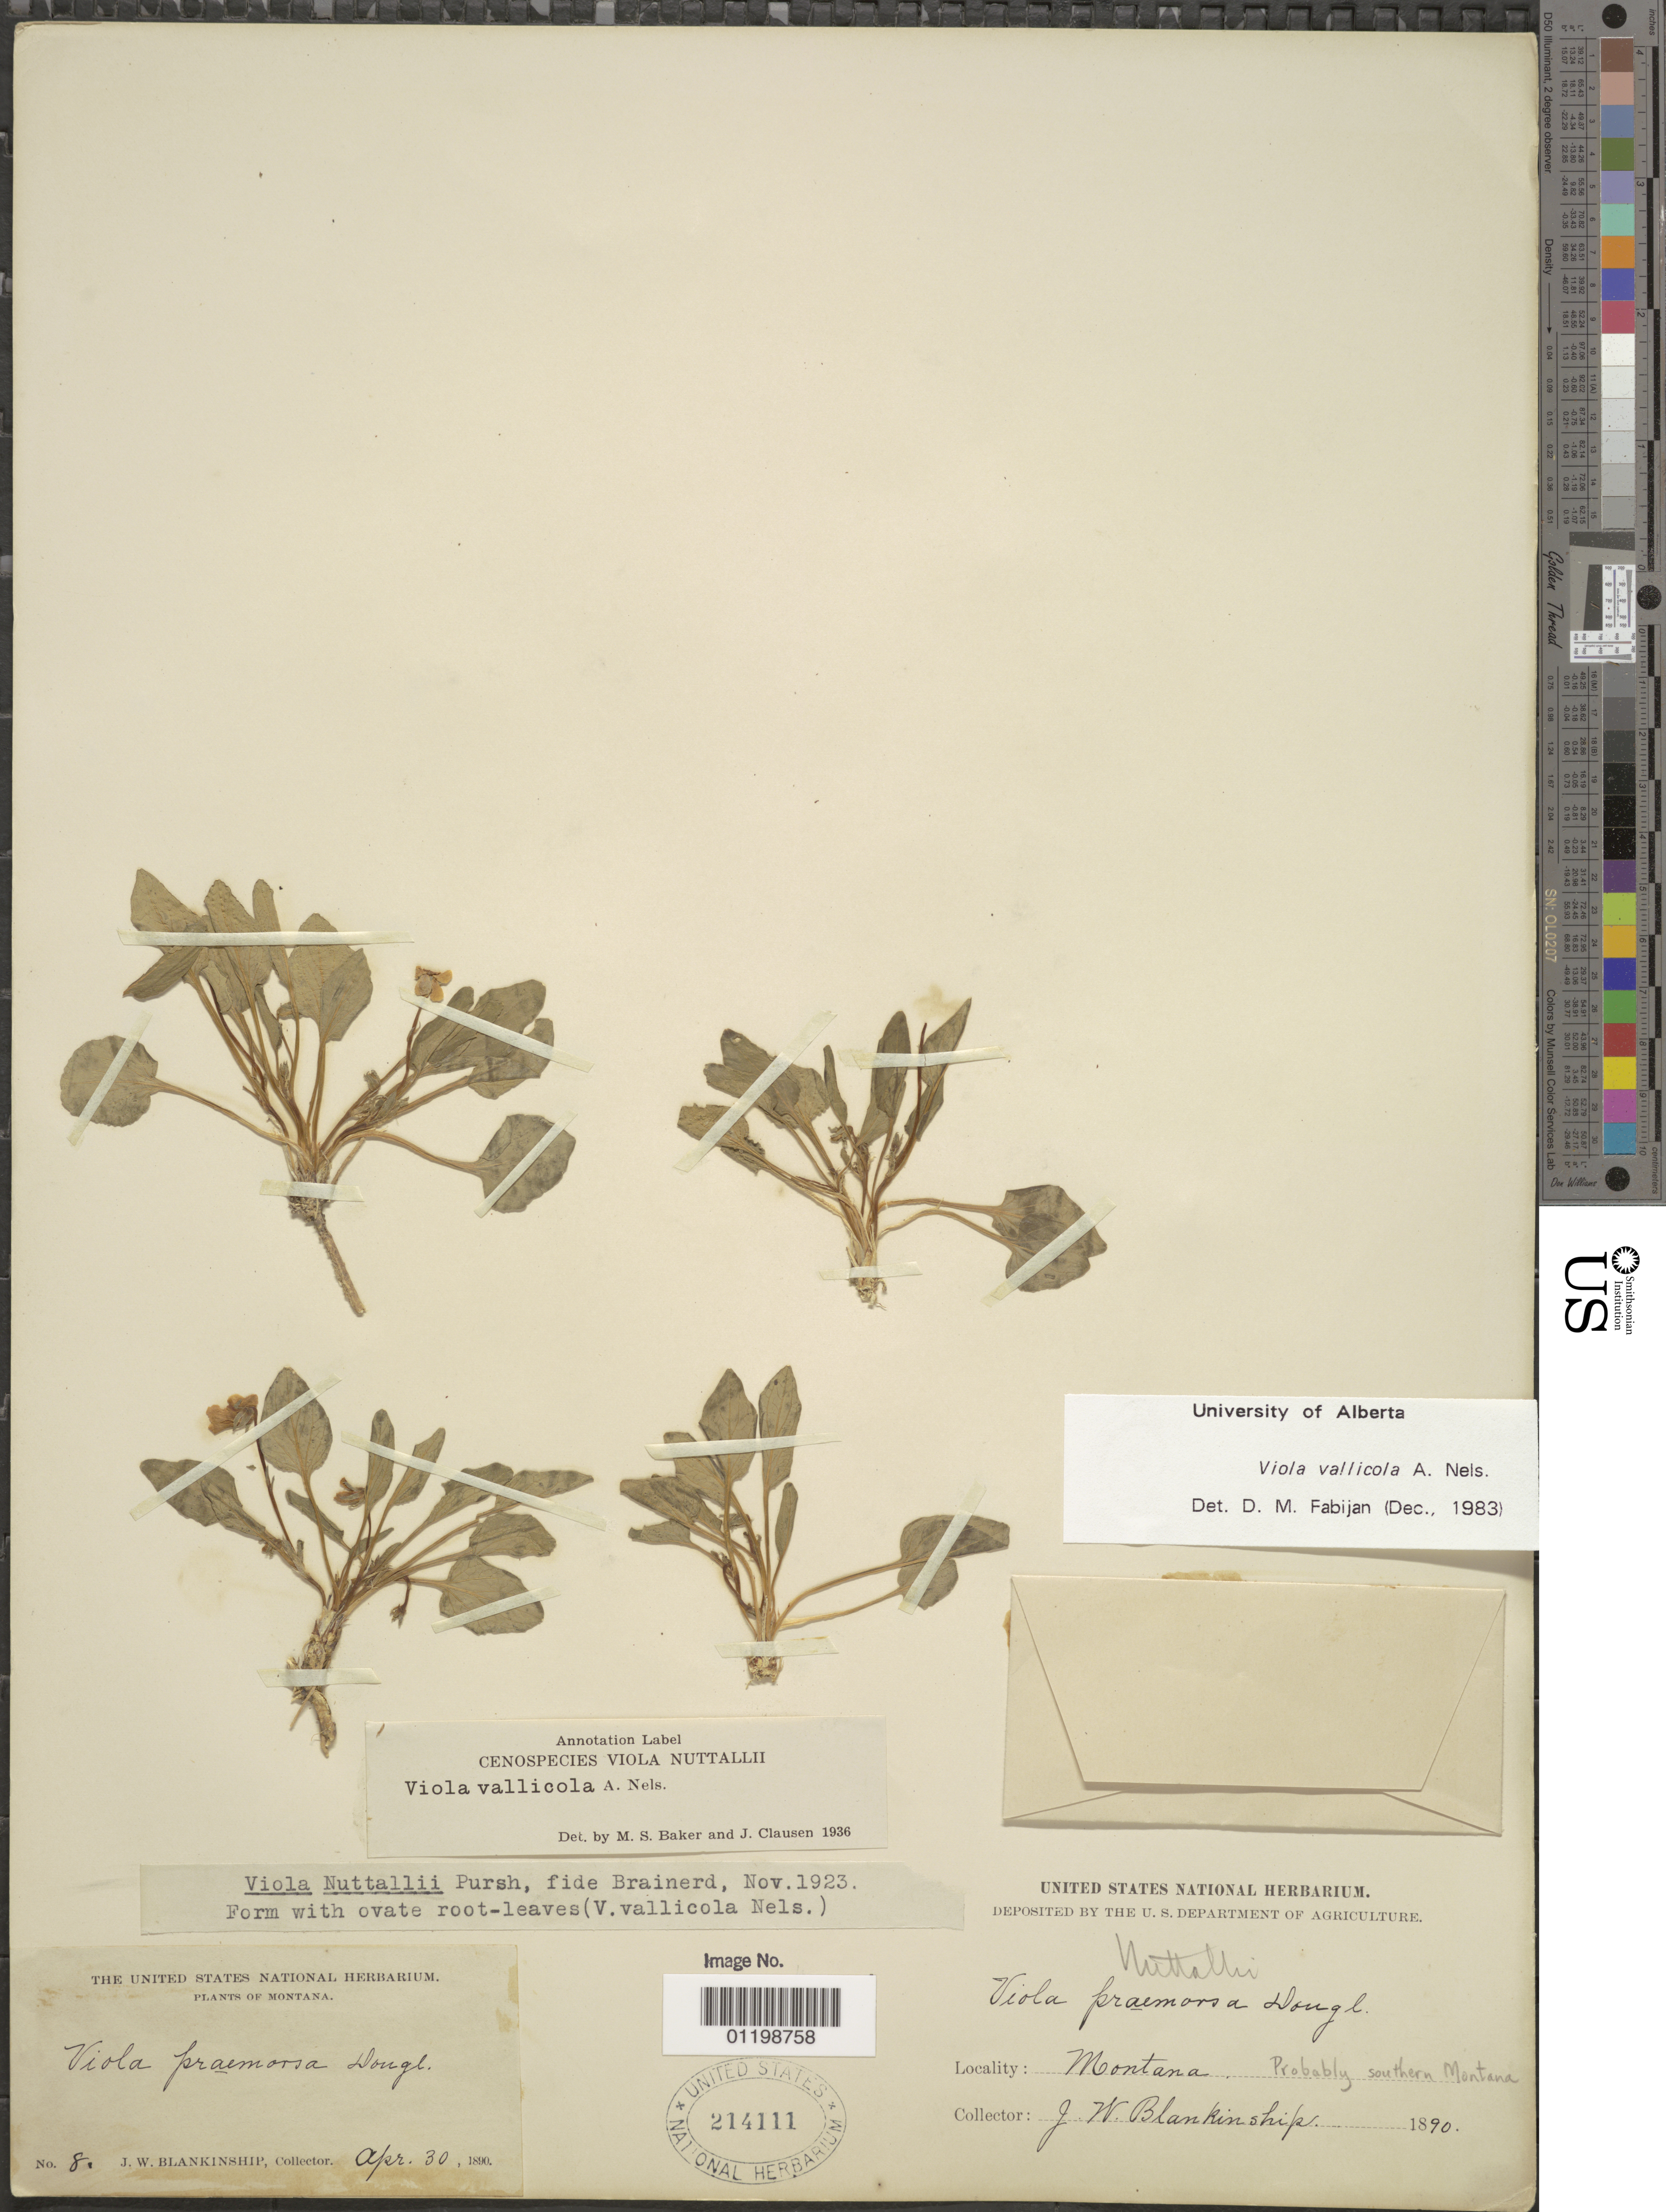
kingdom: Plantae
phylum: Tracheophyta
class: Magnoliopsida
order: Malpighiales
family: Violaceae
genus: Viola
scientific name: Viola vallicola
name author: A. Nelson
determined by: Fabijan, D. M.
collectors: J. W. Blankinship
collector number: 8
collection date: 1890-04-30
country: United States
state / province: Montana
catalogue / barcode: US 214111